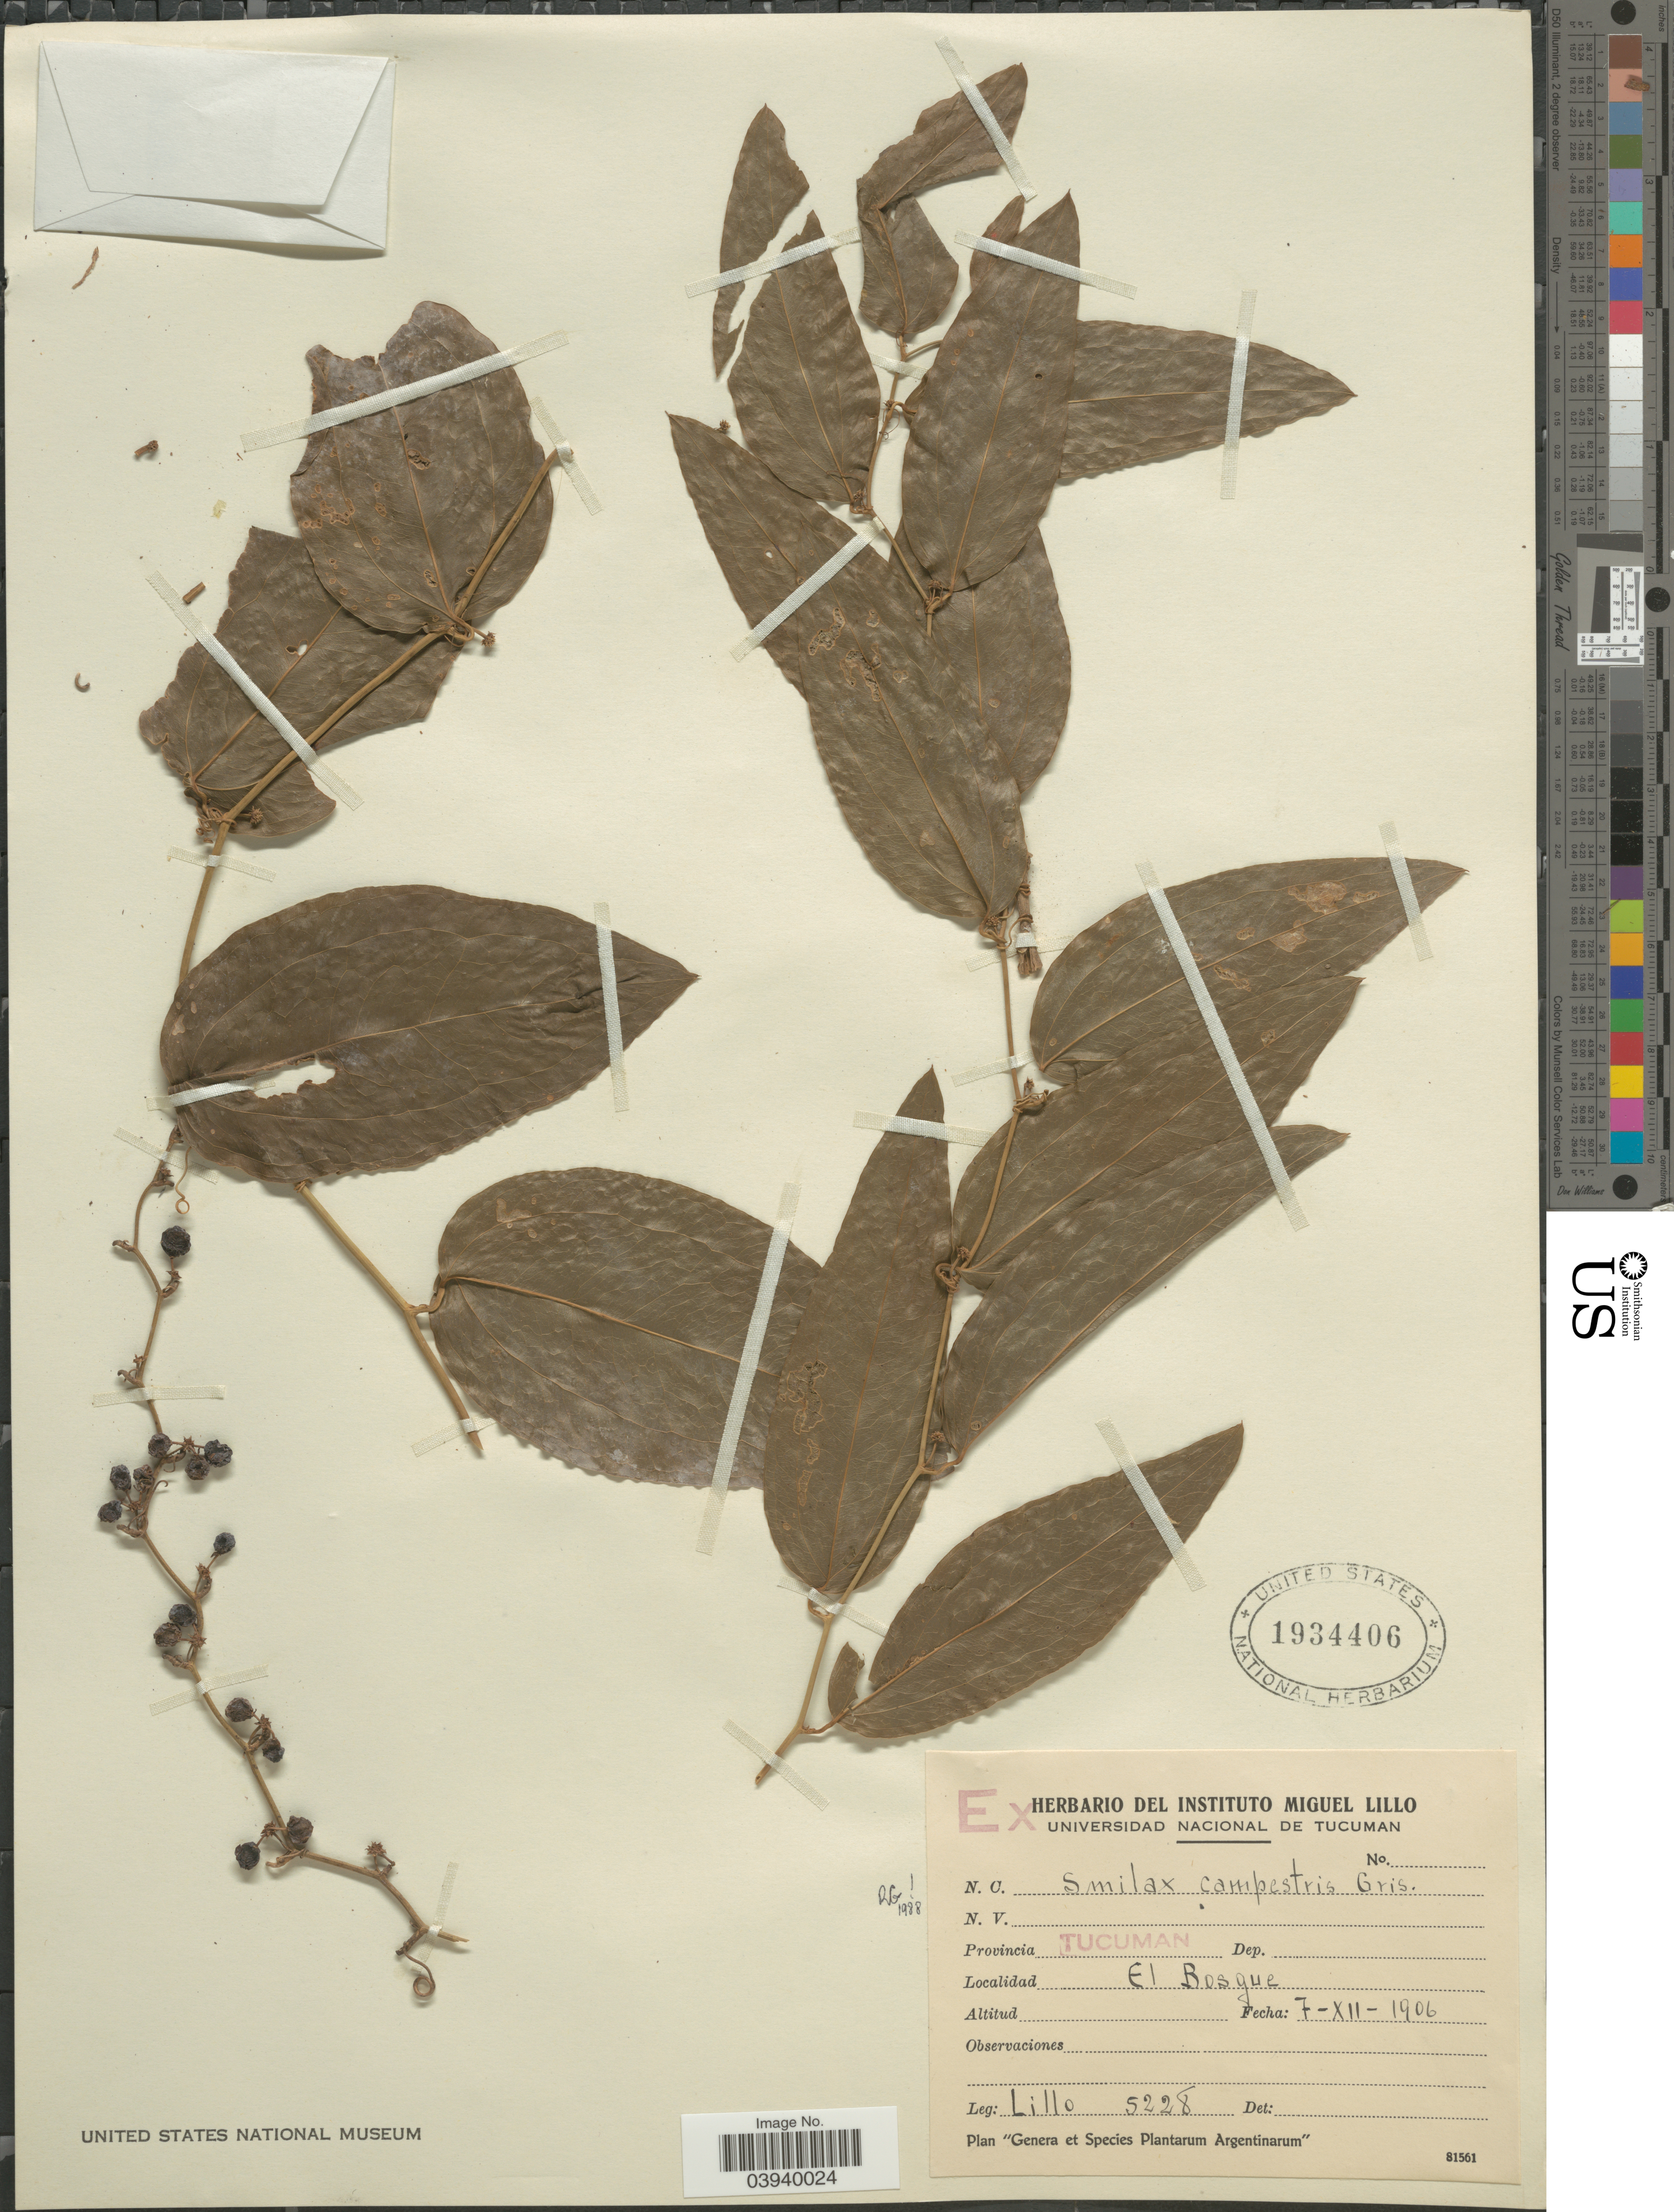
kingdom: Plantae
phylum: Tracheophyta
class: Liliopsida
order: Liliales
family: Smilacaceae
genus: Smilax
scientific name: Smilax campestris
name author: Griseb.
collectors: M. Lillo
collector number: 5228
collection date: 1906-12-07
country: Argentina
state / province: Tucuman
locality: El Bosque.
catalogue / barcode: US 1934406